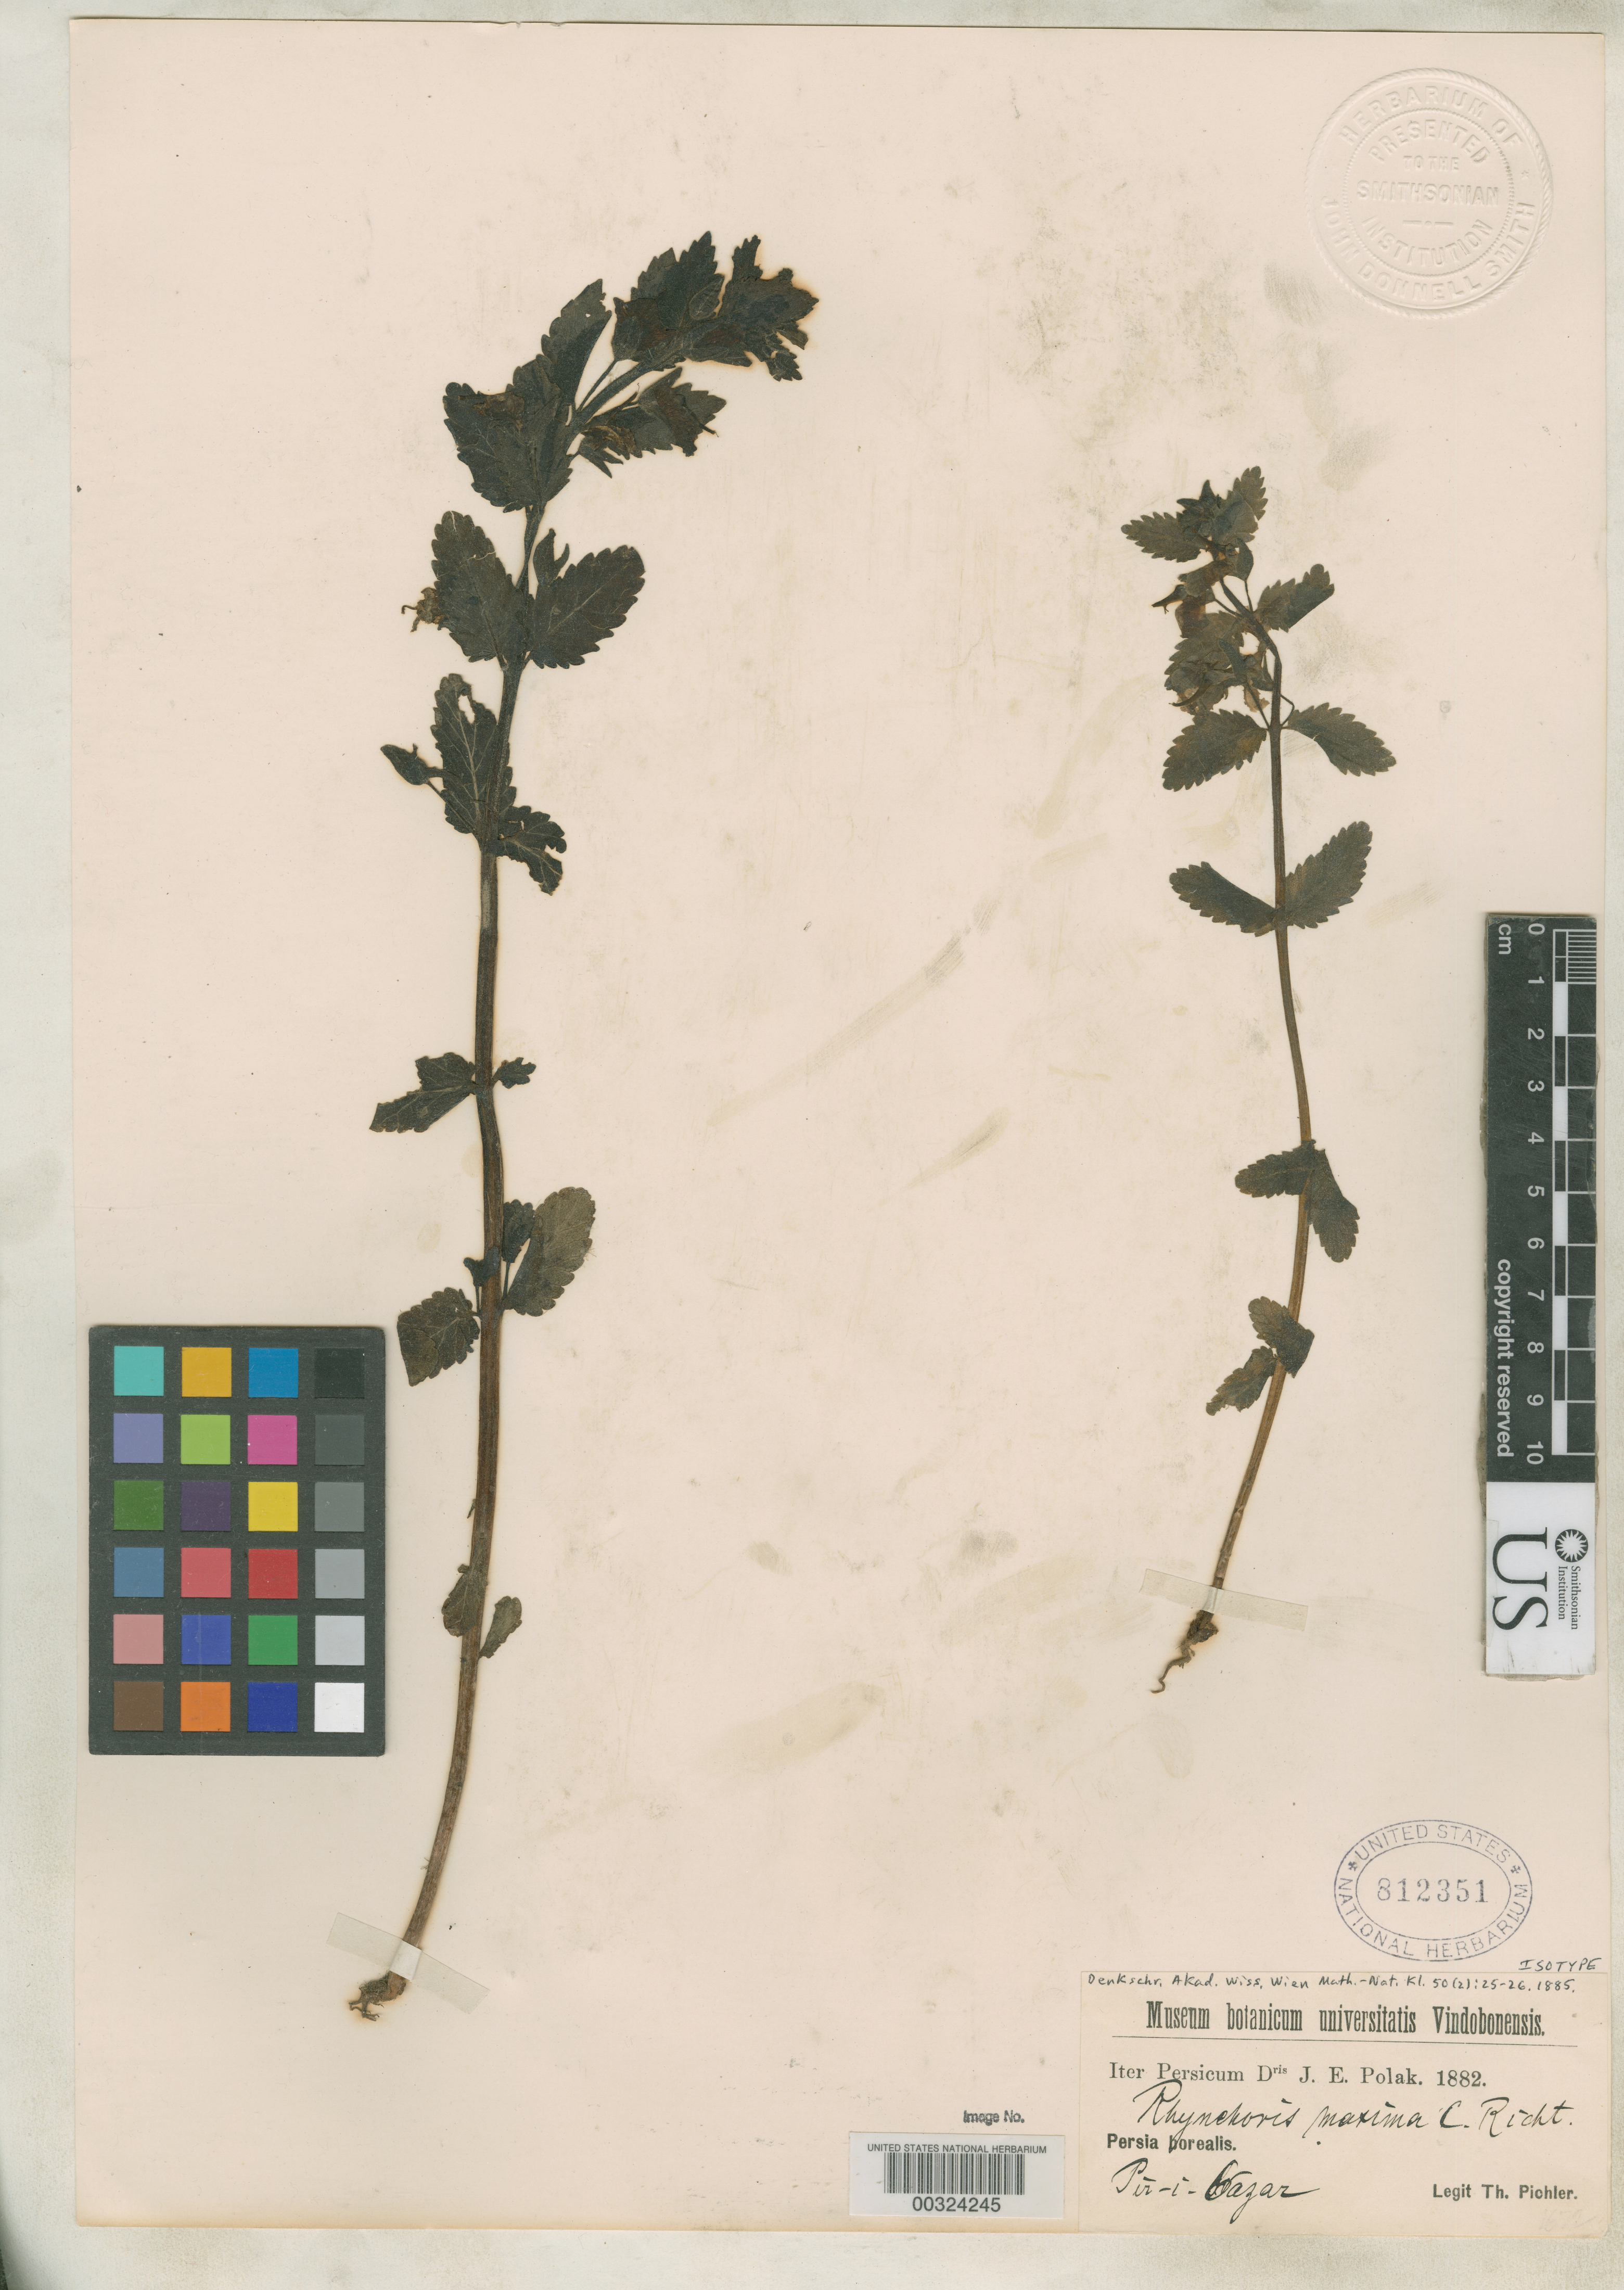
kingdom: Plantae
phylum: Tracheophyta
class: Magnoliopsida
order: Lamiales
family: Orobanchaceae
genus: Rhynchocorys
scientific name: Rhynchocorys maxima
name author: Richt. ex Stapf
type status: Isotype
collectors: T. Pichler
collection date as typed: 1882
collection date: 1882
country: Iran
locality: Piribazar.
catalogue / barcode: US 812351